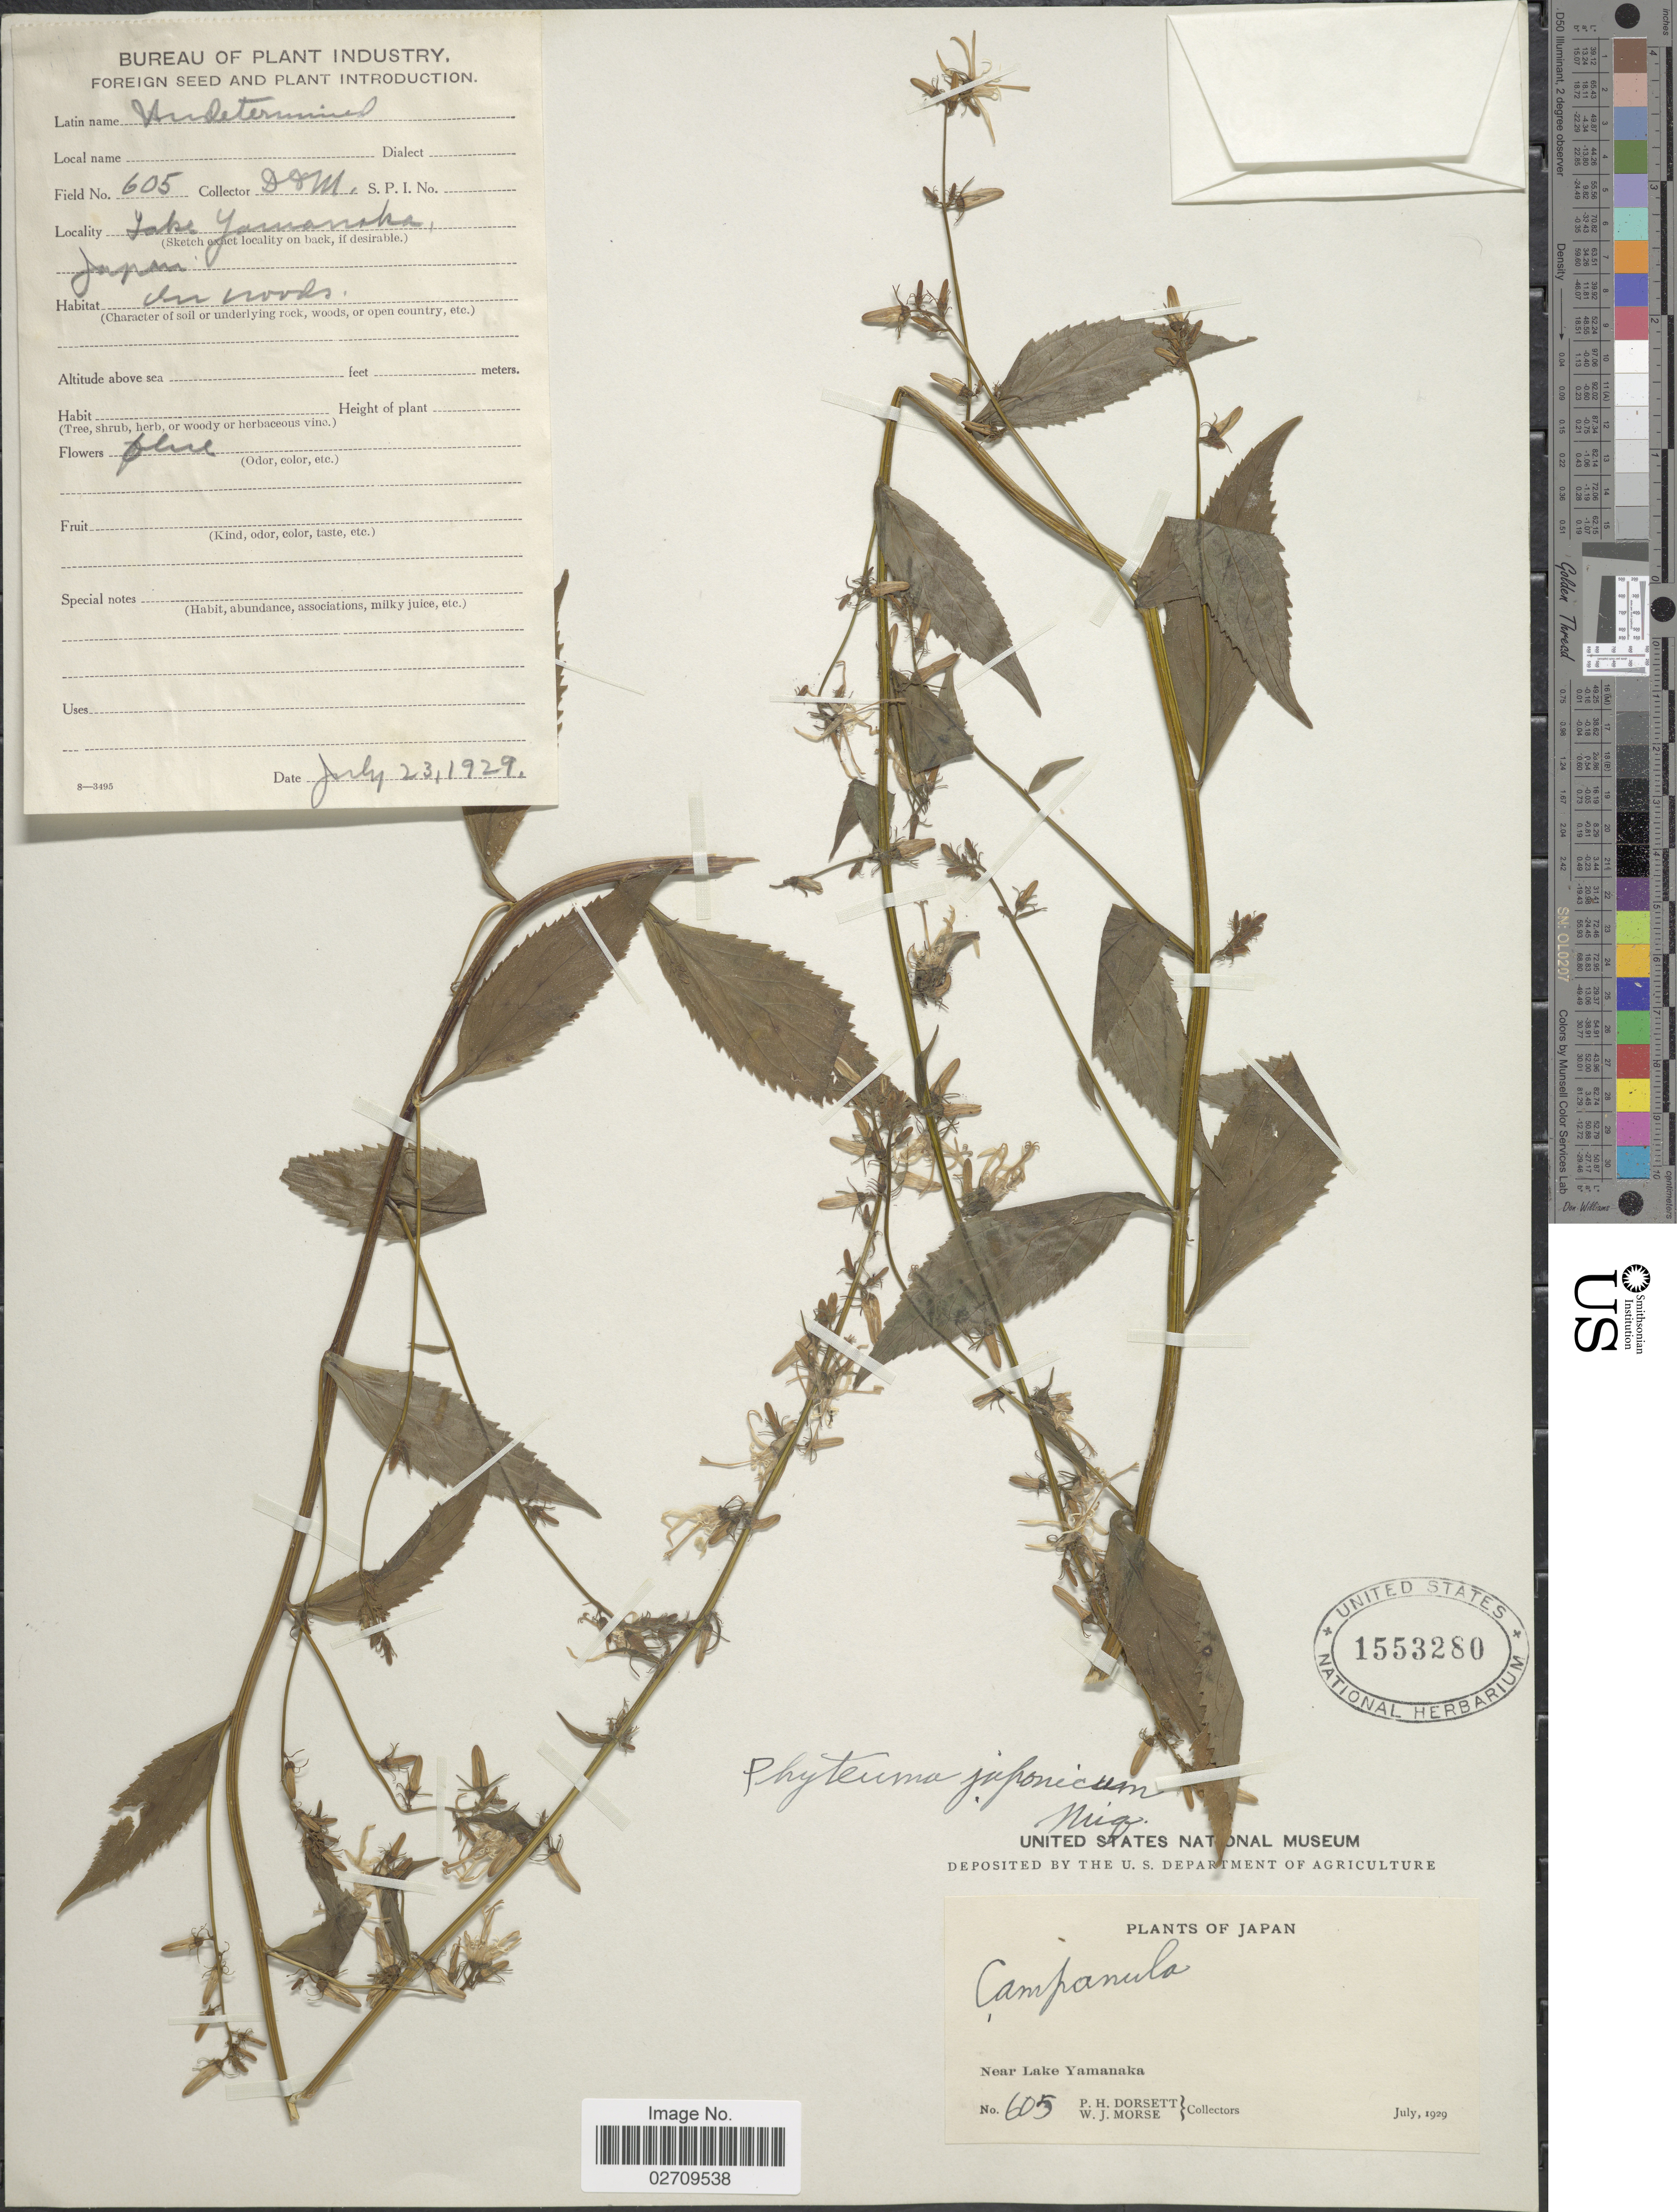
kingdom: Plantae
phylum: Tracheophyta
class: Magnoliopsida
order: Asterales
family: Campanulaceae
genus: Asyneuma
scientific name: Asyneuma japonicum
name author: (Wall.) Briq.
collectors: P. H. Dorsett & W. J. Morse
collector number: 605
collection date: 1929-07-23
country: Japan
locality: Near Lake Yamanaka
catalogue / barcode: US 1553280